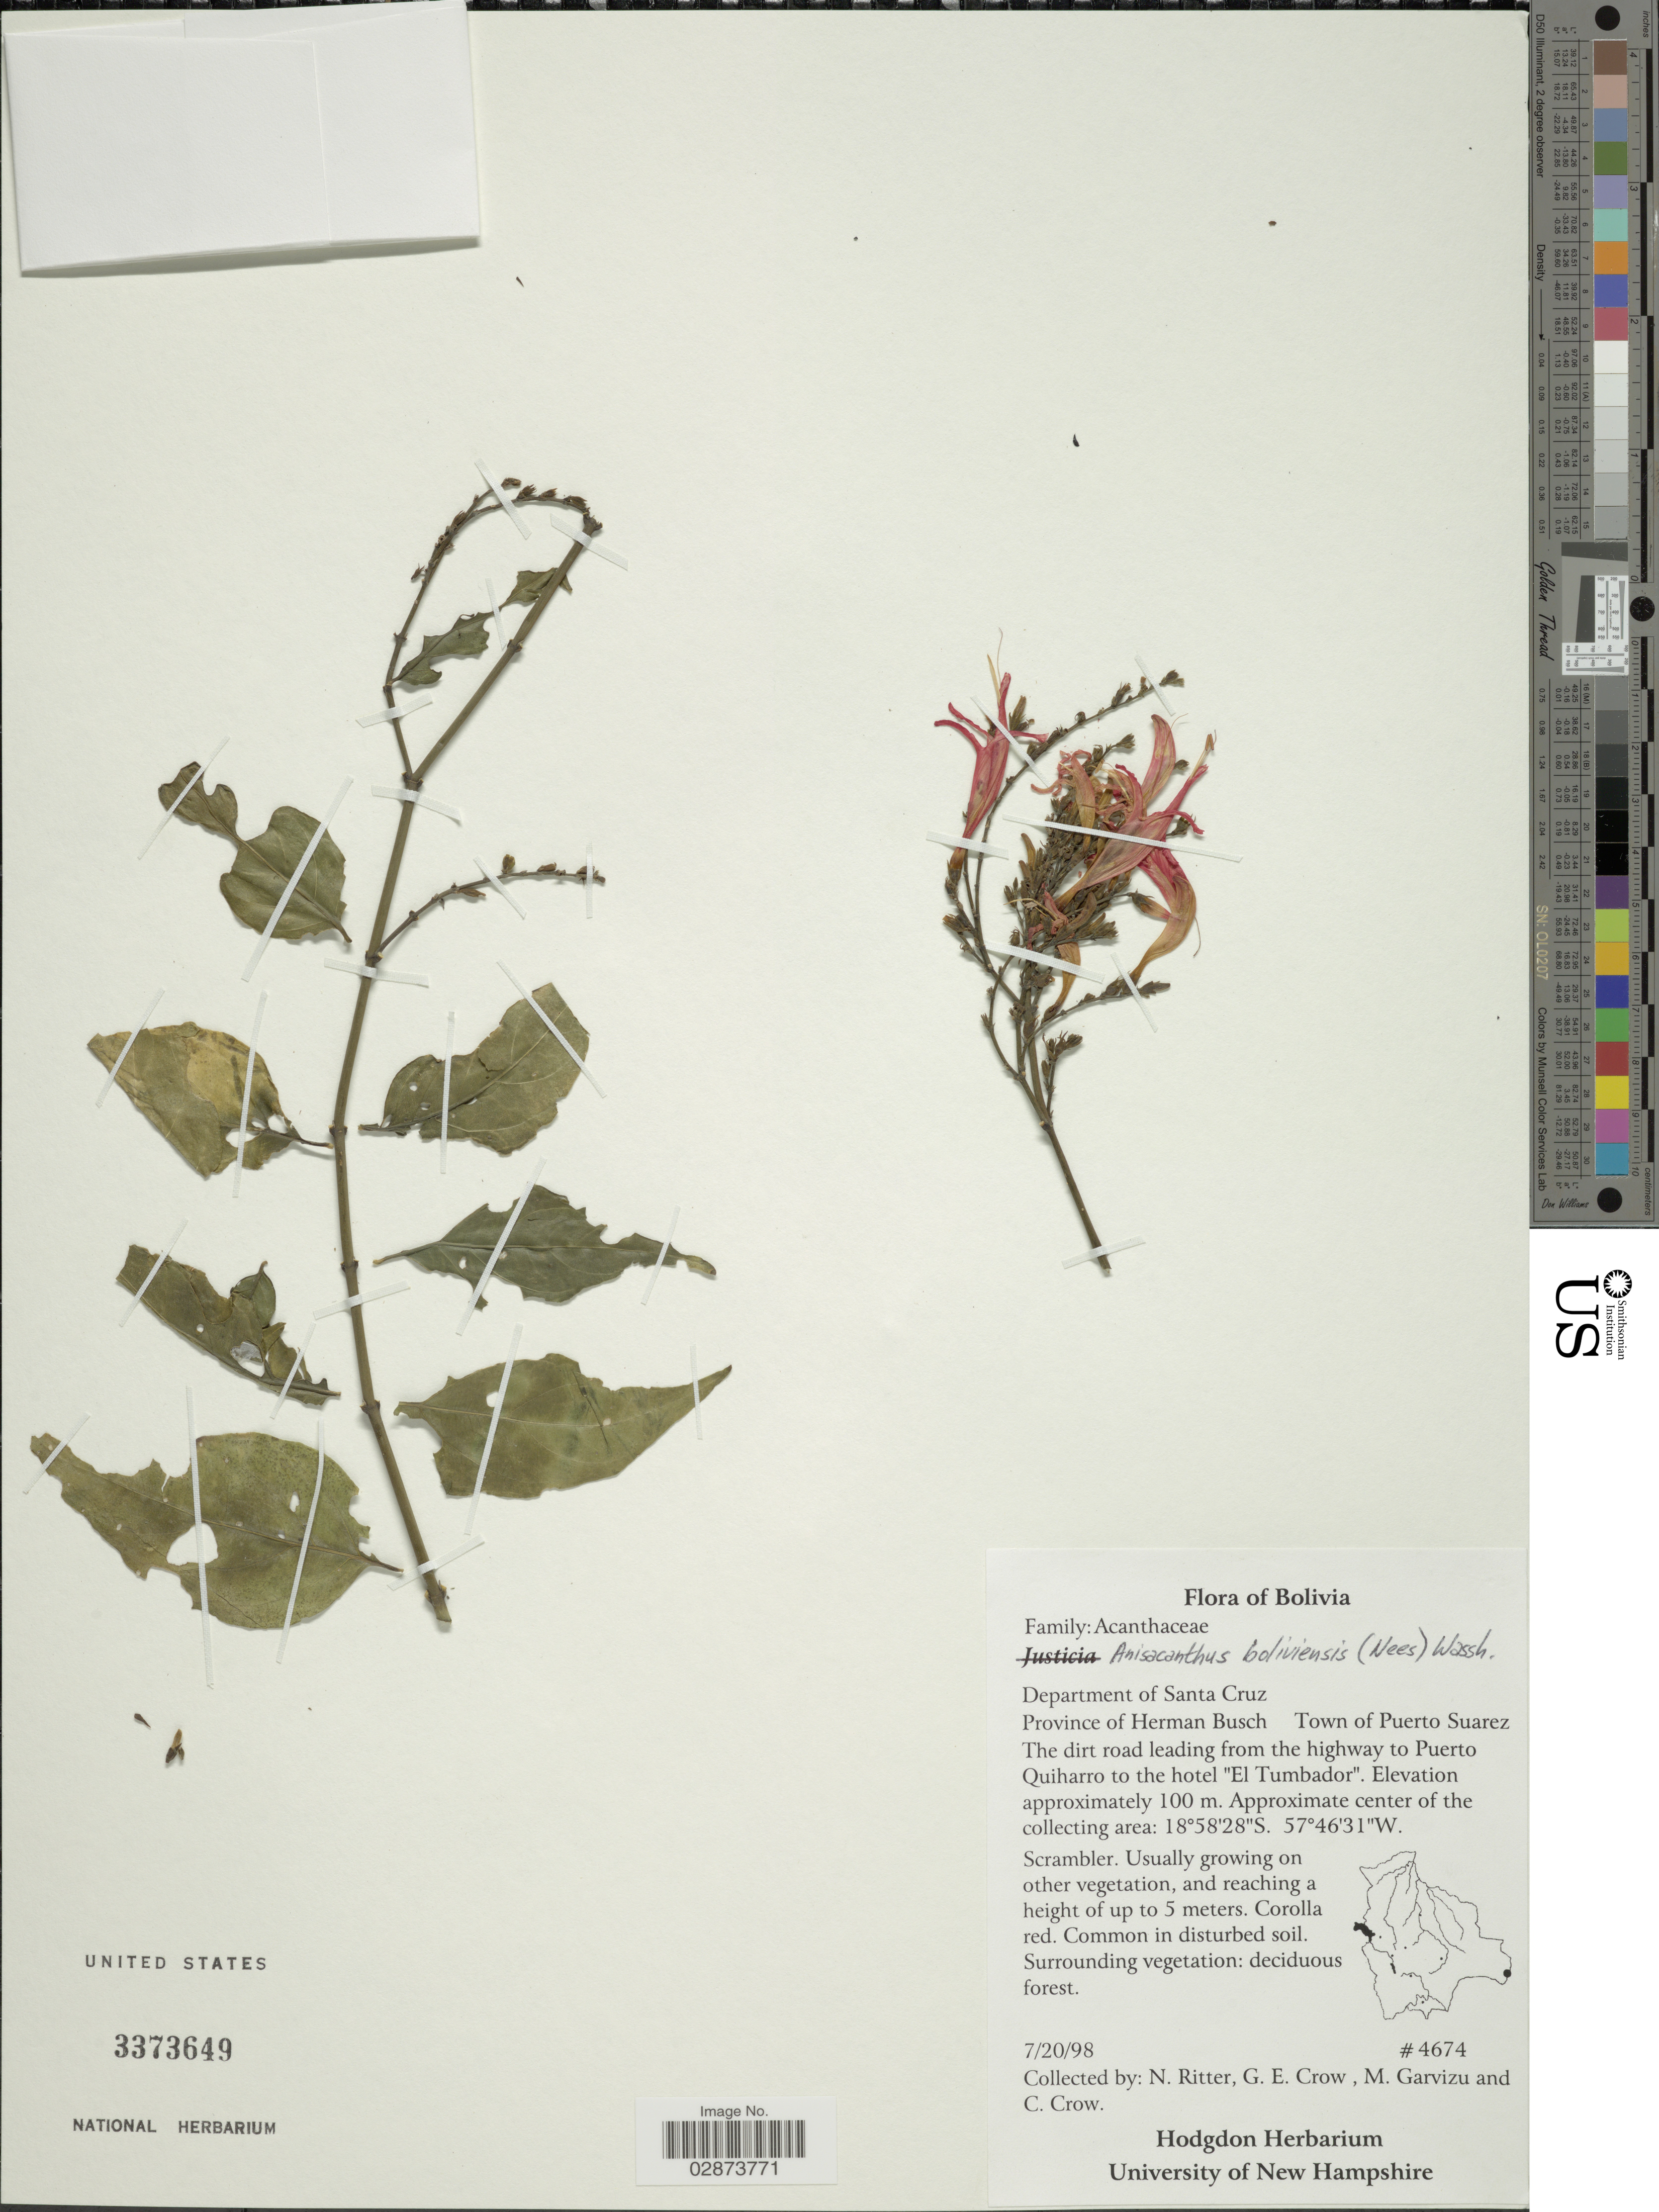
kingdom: Plantae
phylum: Tracheophyta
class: Magnoliopsida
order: Lamiales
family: Acanthaceae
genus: Thyrsacanthus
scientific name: Thyrsacanthus boliviensis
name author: (Nees) A.L.A. Côrtes & Rapini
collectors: N. Ritter, G. Crow, M. Garvizu & C. Crow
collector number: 4674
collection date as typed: Transcribed d/m/y: 20/7/98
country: Bolivia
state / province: Santa Cruz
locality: Department of Santa Cruz. Province of Herman Busch. Town of Puerto Suarez. The dirt road leading from the highway to Puerto Quiharro to the hotel "El Tumbador". Approximate center of the collecting area.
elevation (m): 100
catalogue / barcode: US 3373649